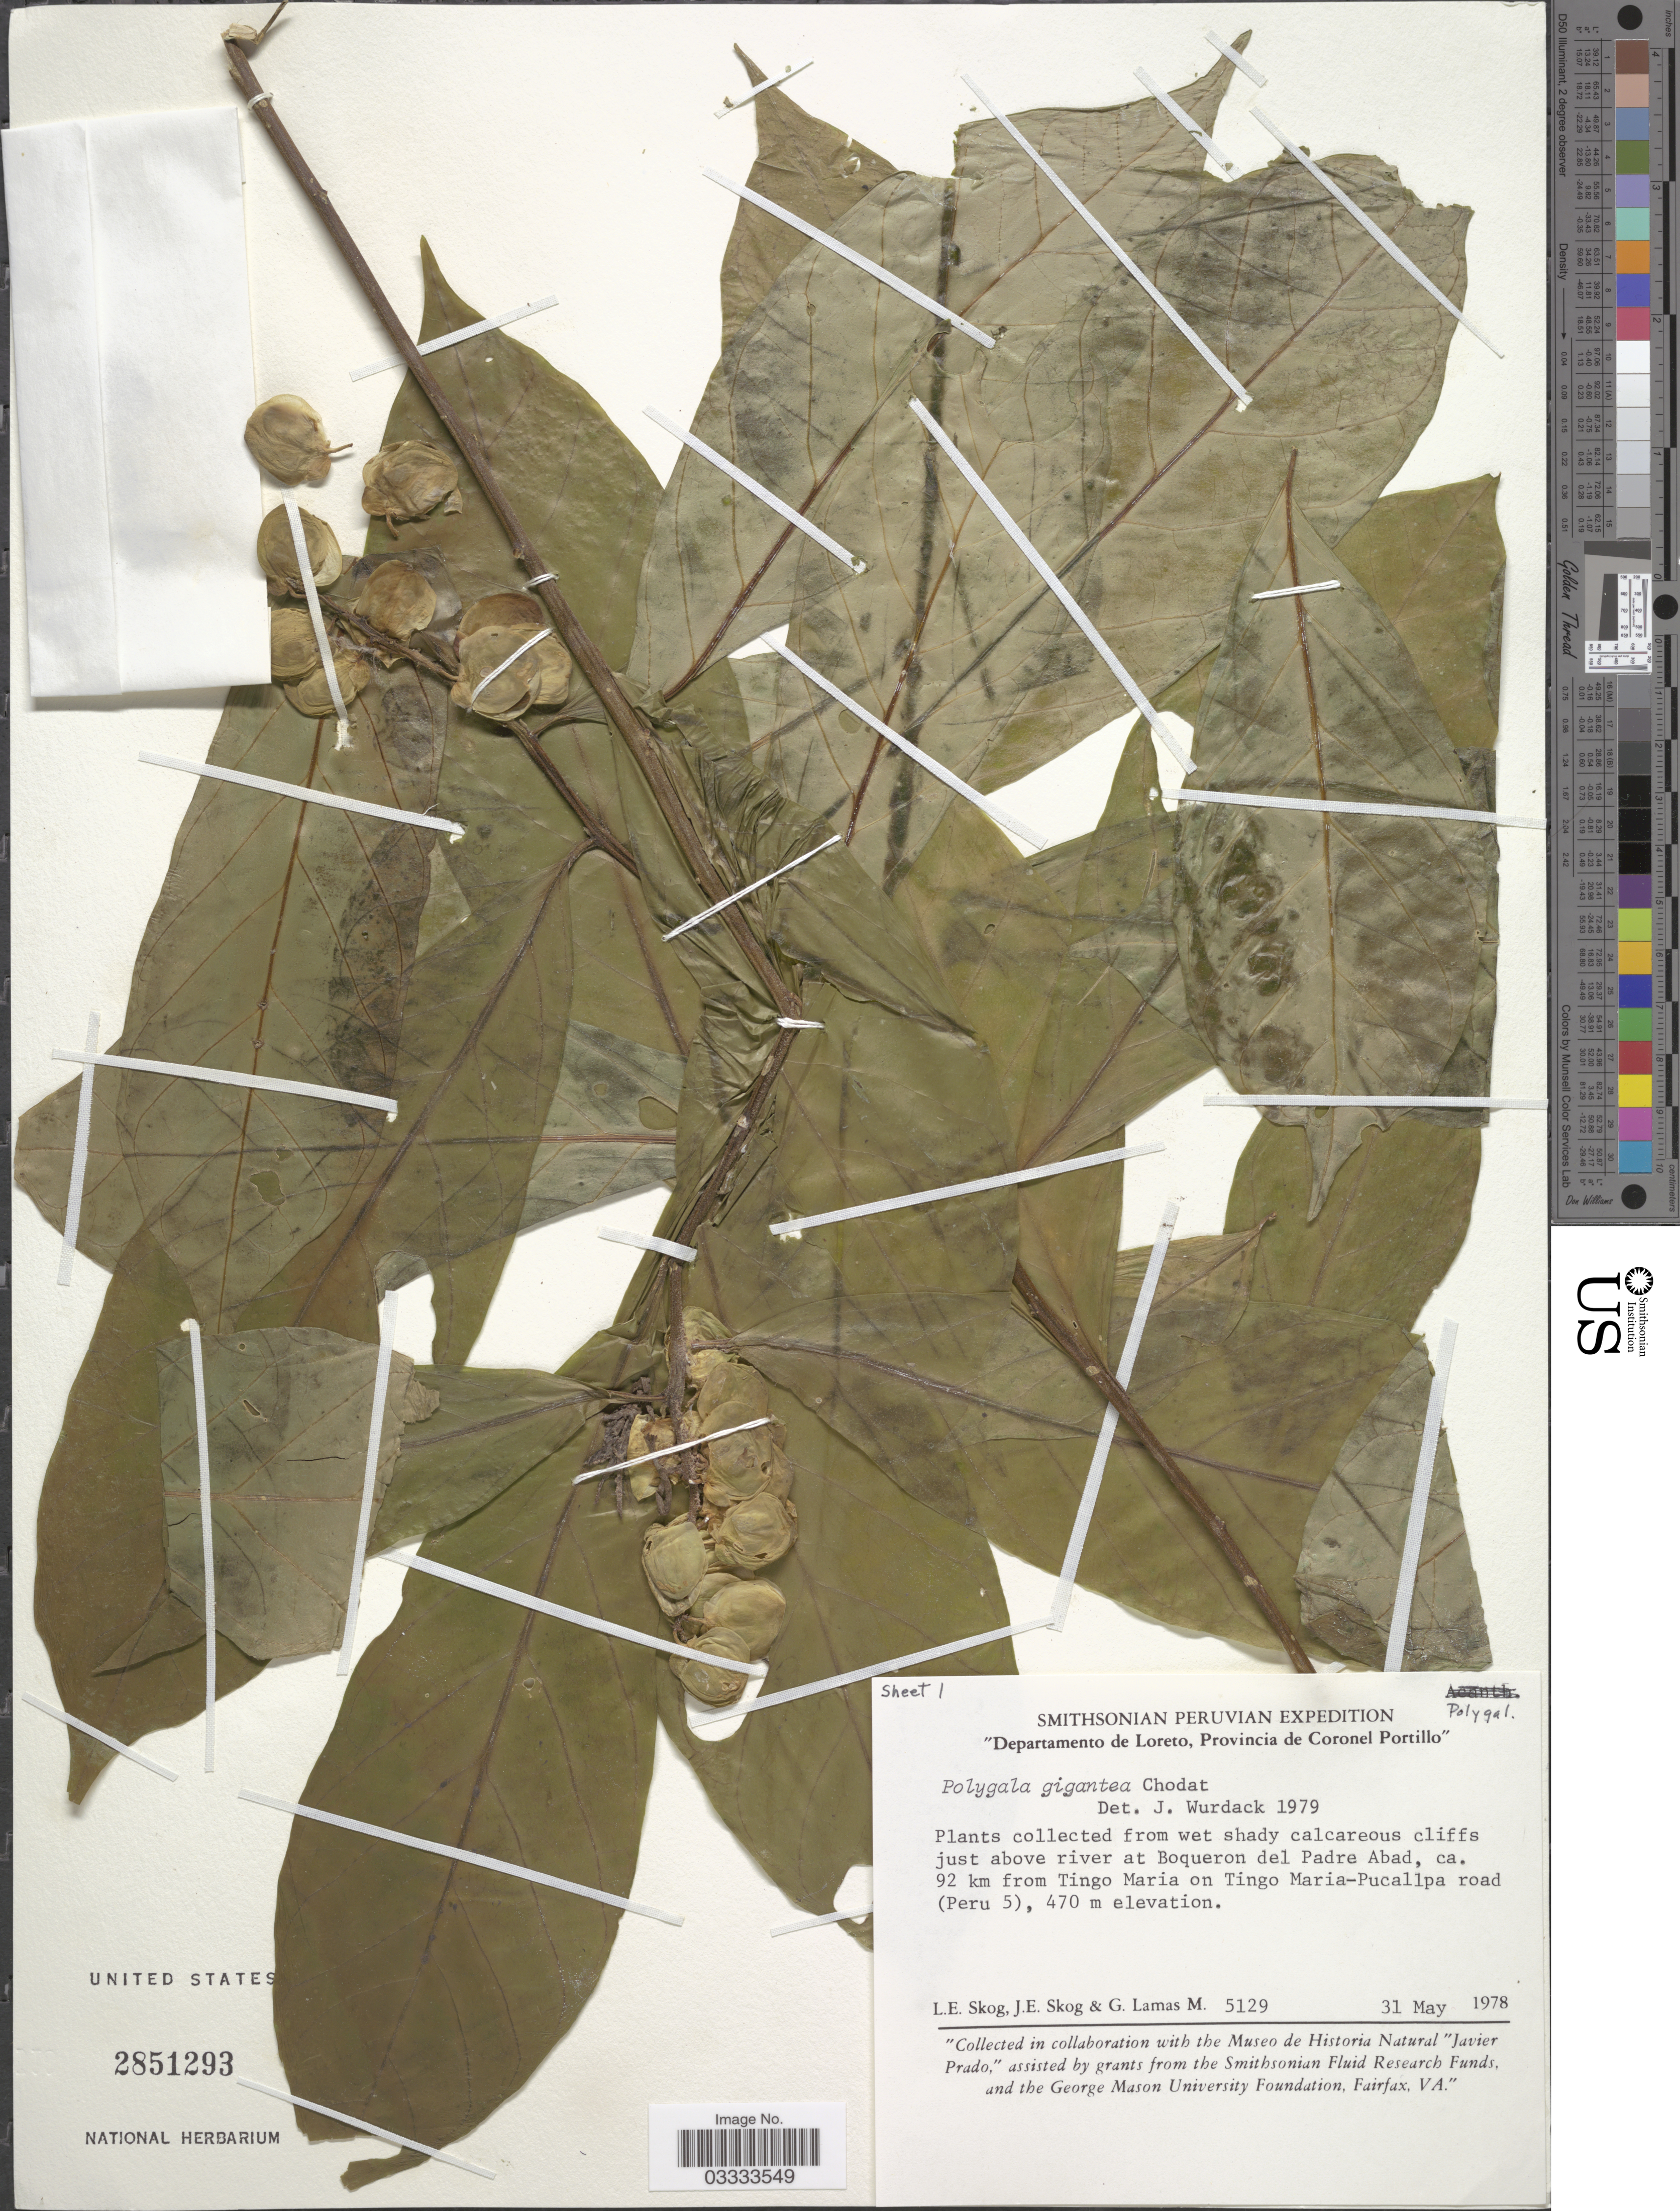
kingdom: Plantae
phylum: Tracheophyta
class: Magnoliopsida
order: Fabales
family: Polygalaceae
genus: Caamembeca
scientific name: Caamembeca gigantea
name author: (Chodat) J.F.B. Pastore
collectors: L. E. Skog, J. E. Skog & G. Lamas M.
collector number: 5129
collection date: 1978-05-31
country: Peru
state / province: Loreto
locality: Departamento de Loreto, Provincia de Coronel Portillo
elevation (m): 470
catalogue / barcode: US 2851293